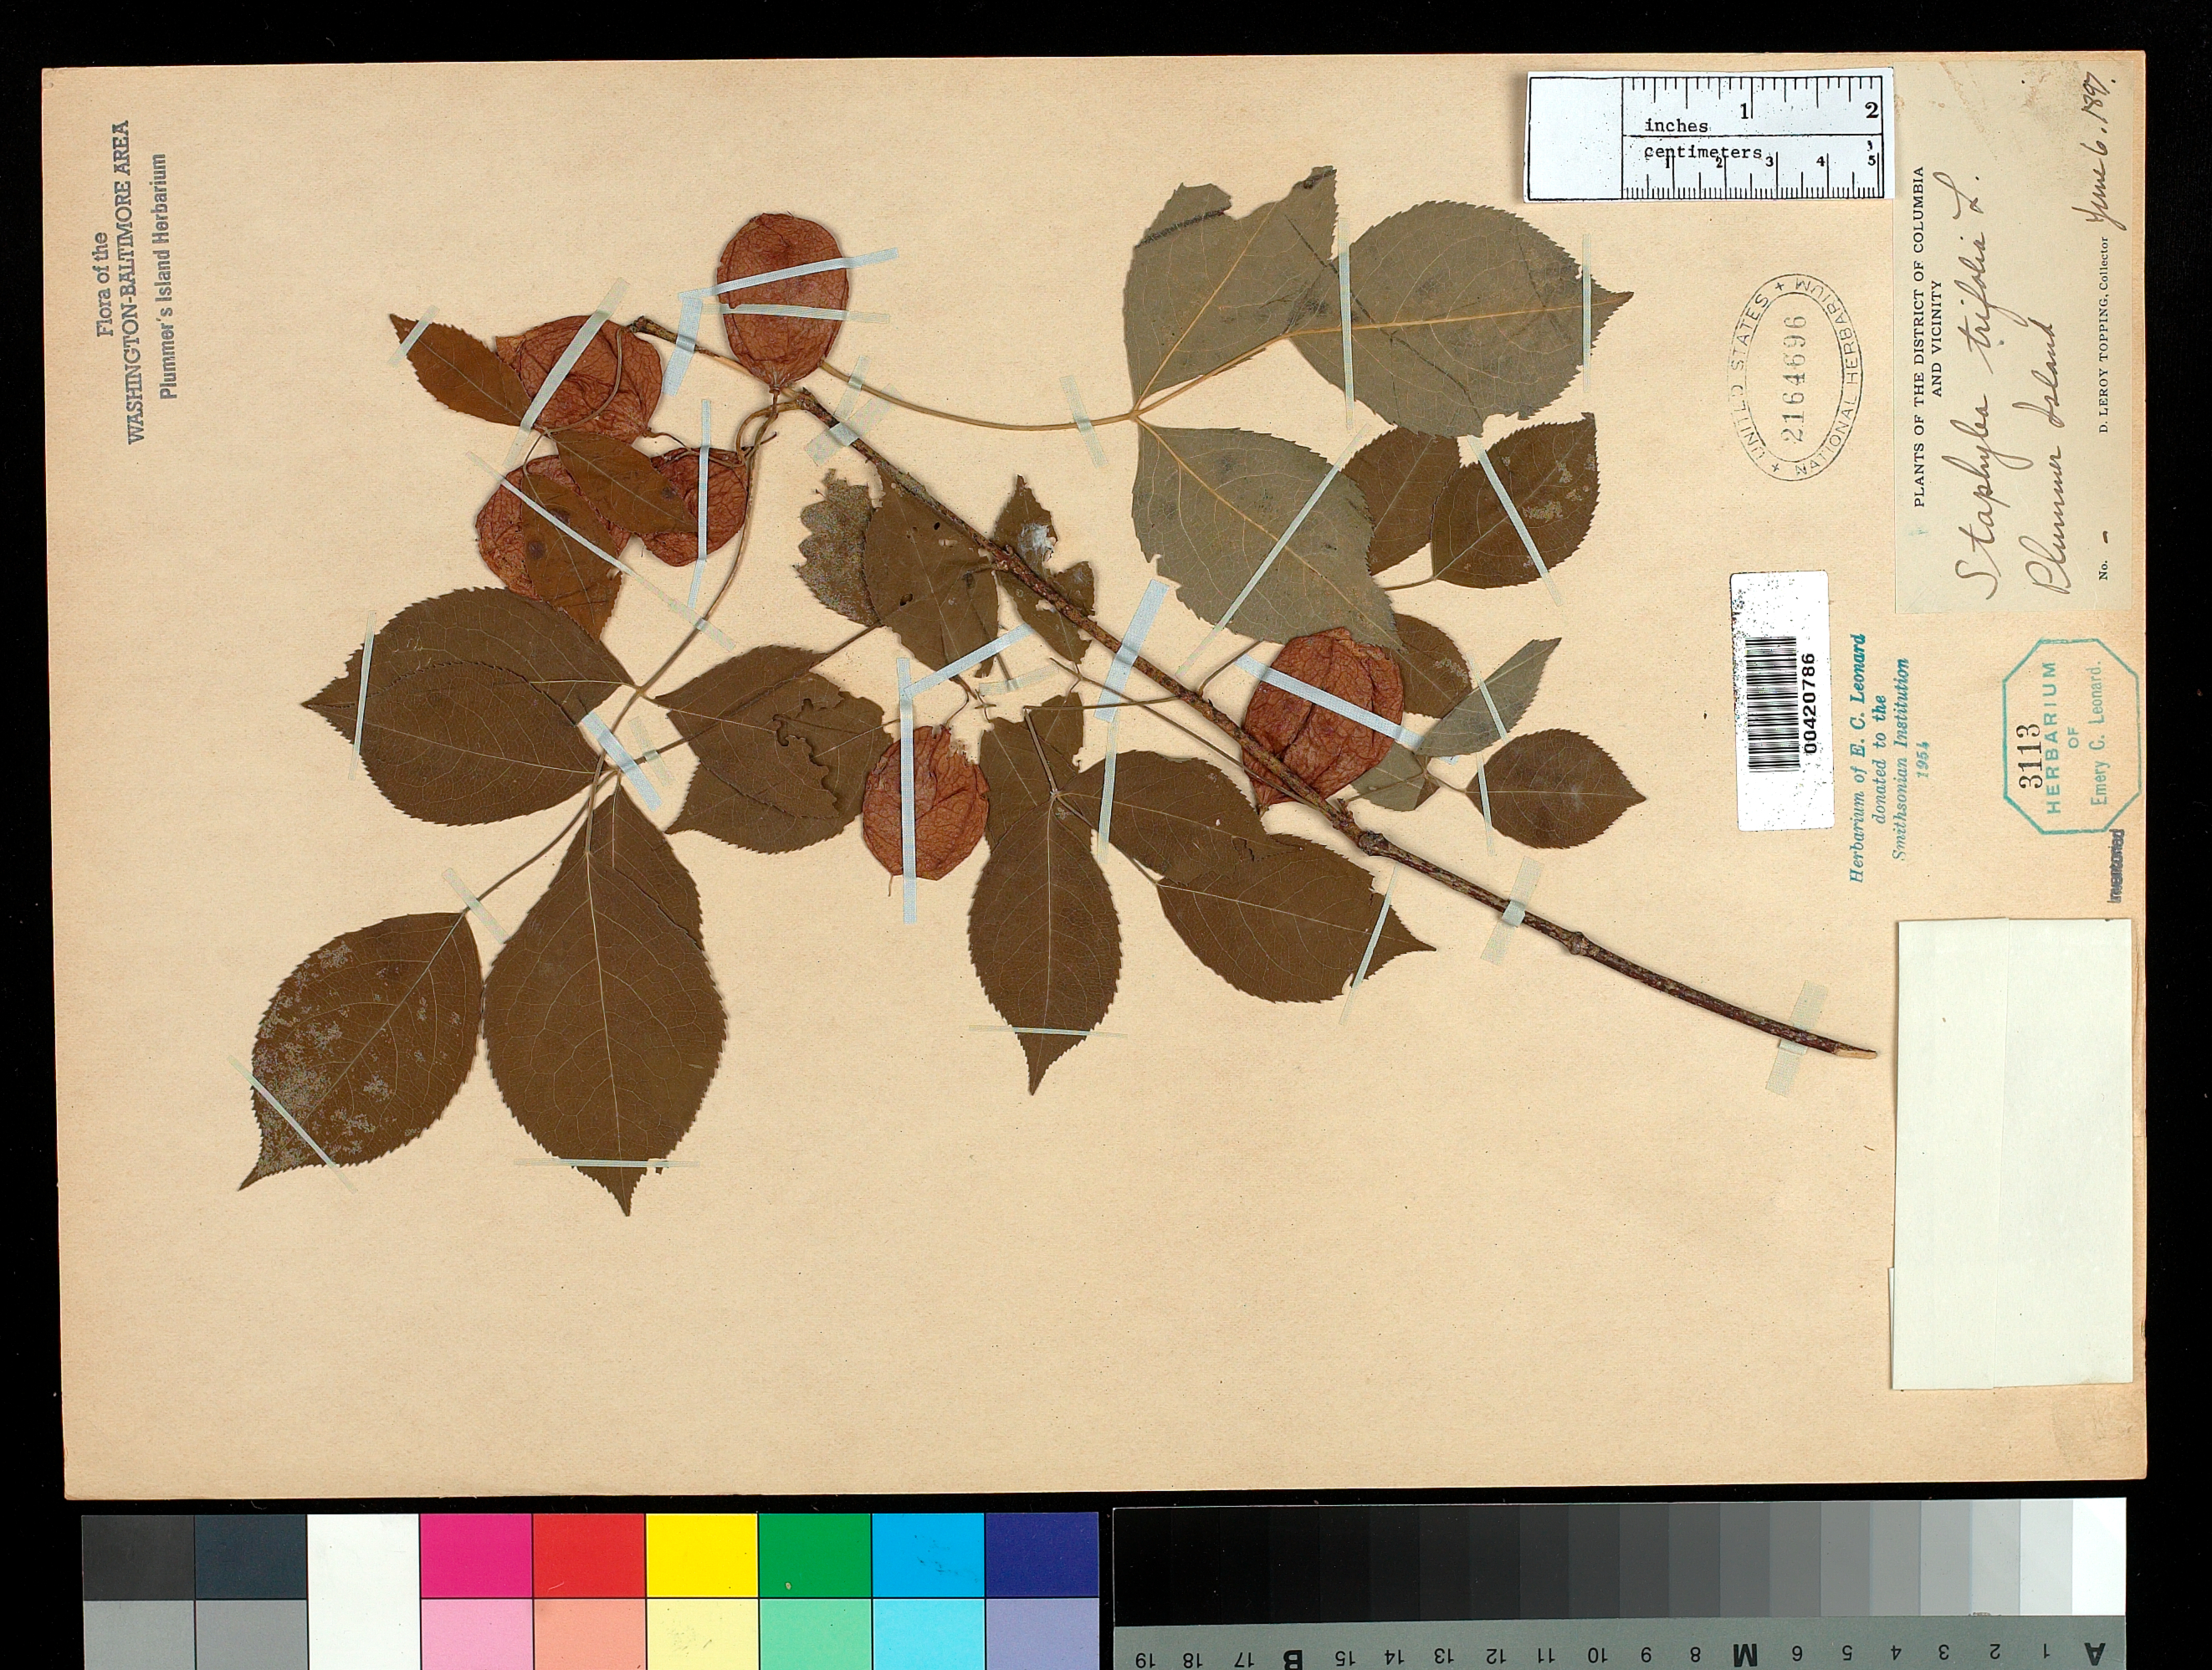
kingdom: Plantae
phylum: Tracheophyta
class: Magnoliopsida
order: Crossosomatales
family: Staphyleaceae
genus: Staphylea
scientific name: Staphylea trifolia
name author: L.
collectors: D. L. Topping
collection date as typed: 06 Jun 1897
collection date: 1897-06-06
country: United States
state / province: Maryland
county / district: Montgomery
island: Plummers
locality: Plummer's Island C. & O. Canal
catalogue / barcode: US 2164696